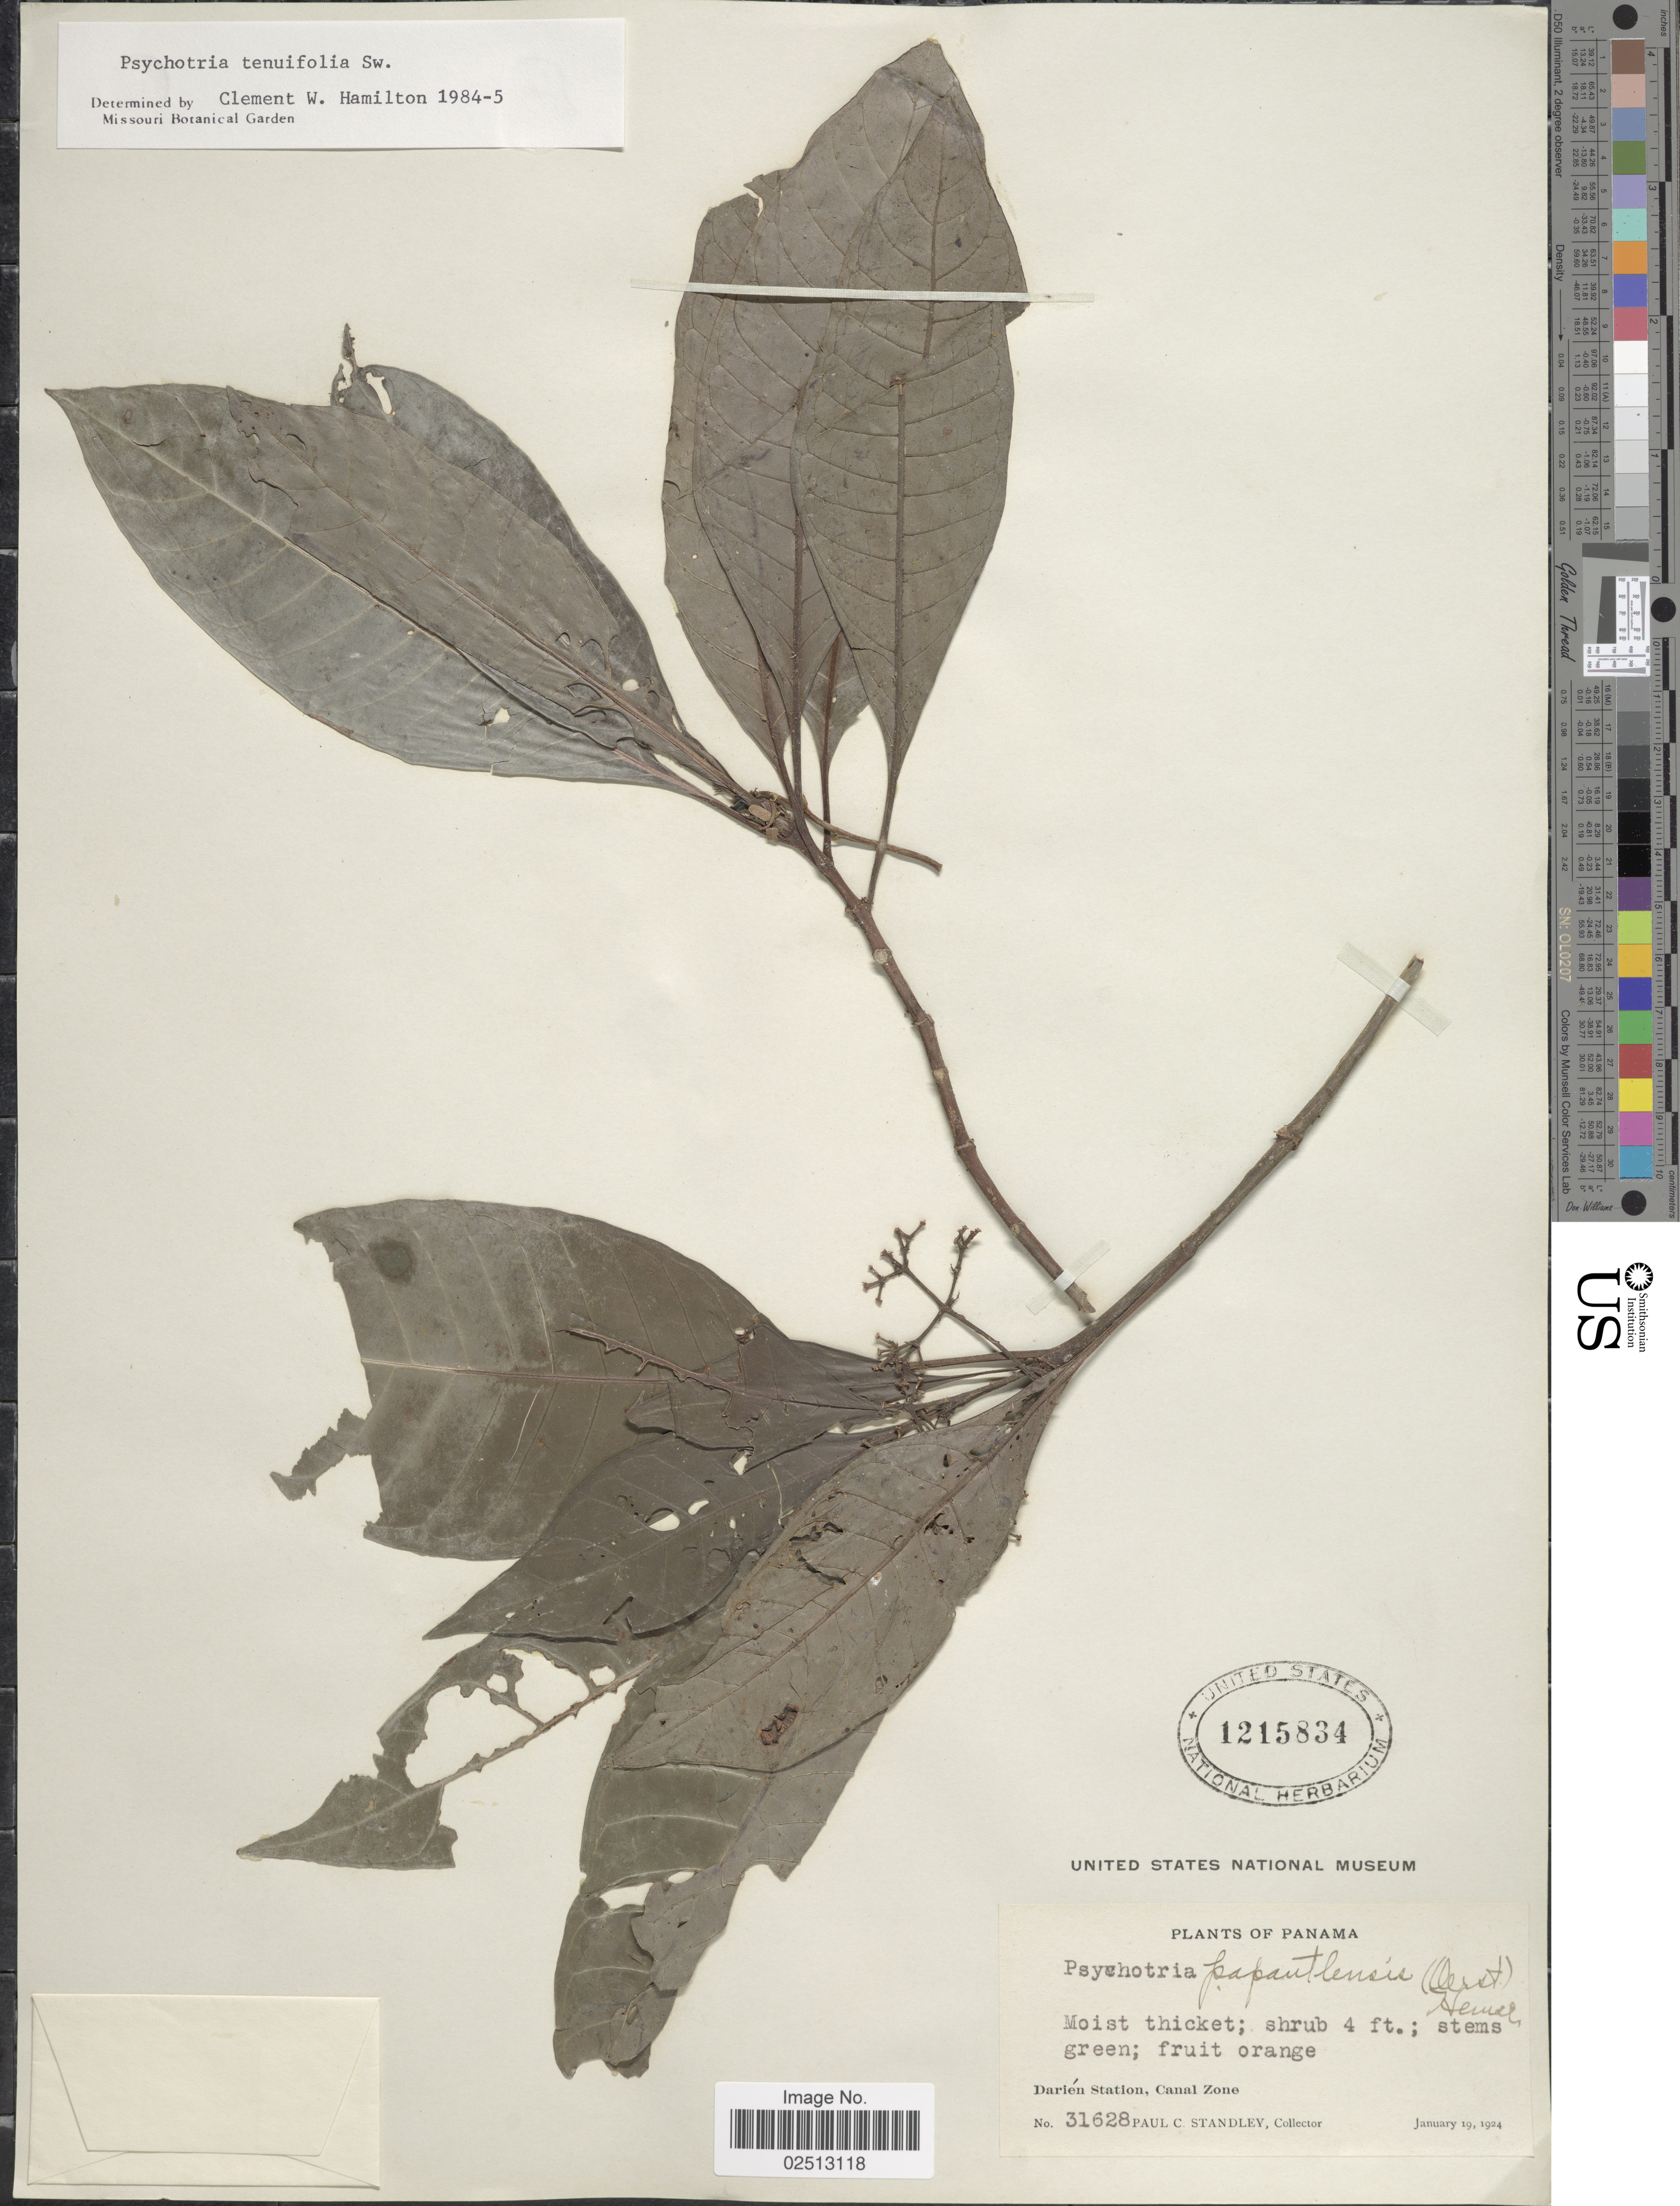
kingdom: Plantae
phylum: Tracheophyta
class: Magnoliopsida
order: Gentianales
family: Rubiaceae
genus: Psychotria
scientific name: Psychotria tenuifolia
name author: Sw.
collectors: P. C. Standley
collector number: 31628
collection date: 1924-01-19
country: Panama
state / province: Colón / Panamá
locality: Darien Station, Canal Zone.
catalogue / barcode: US 1215834